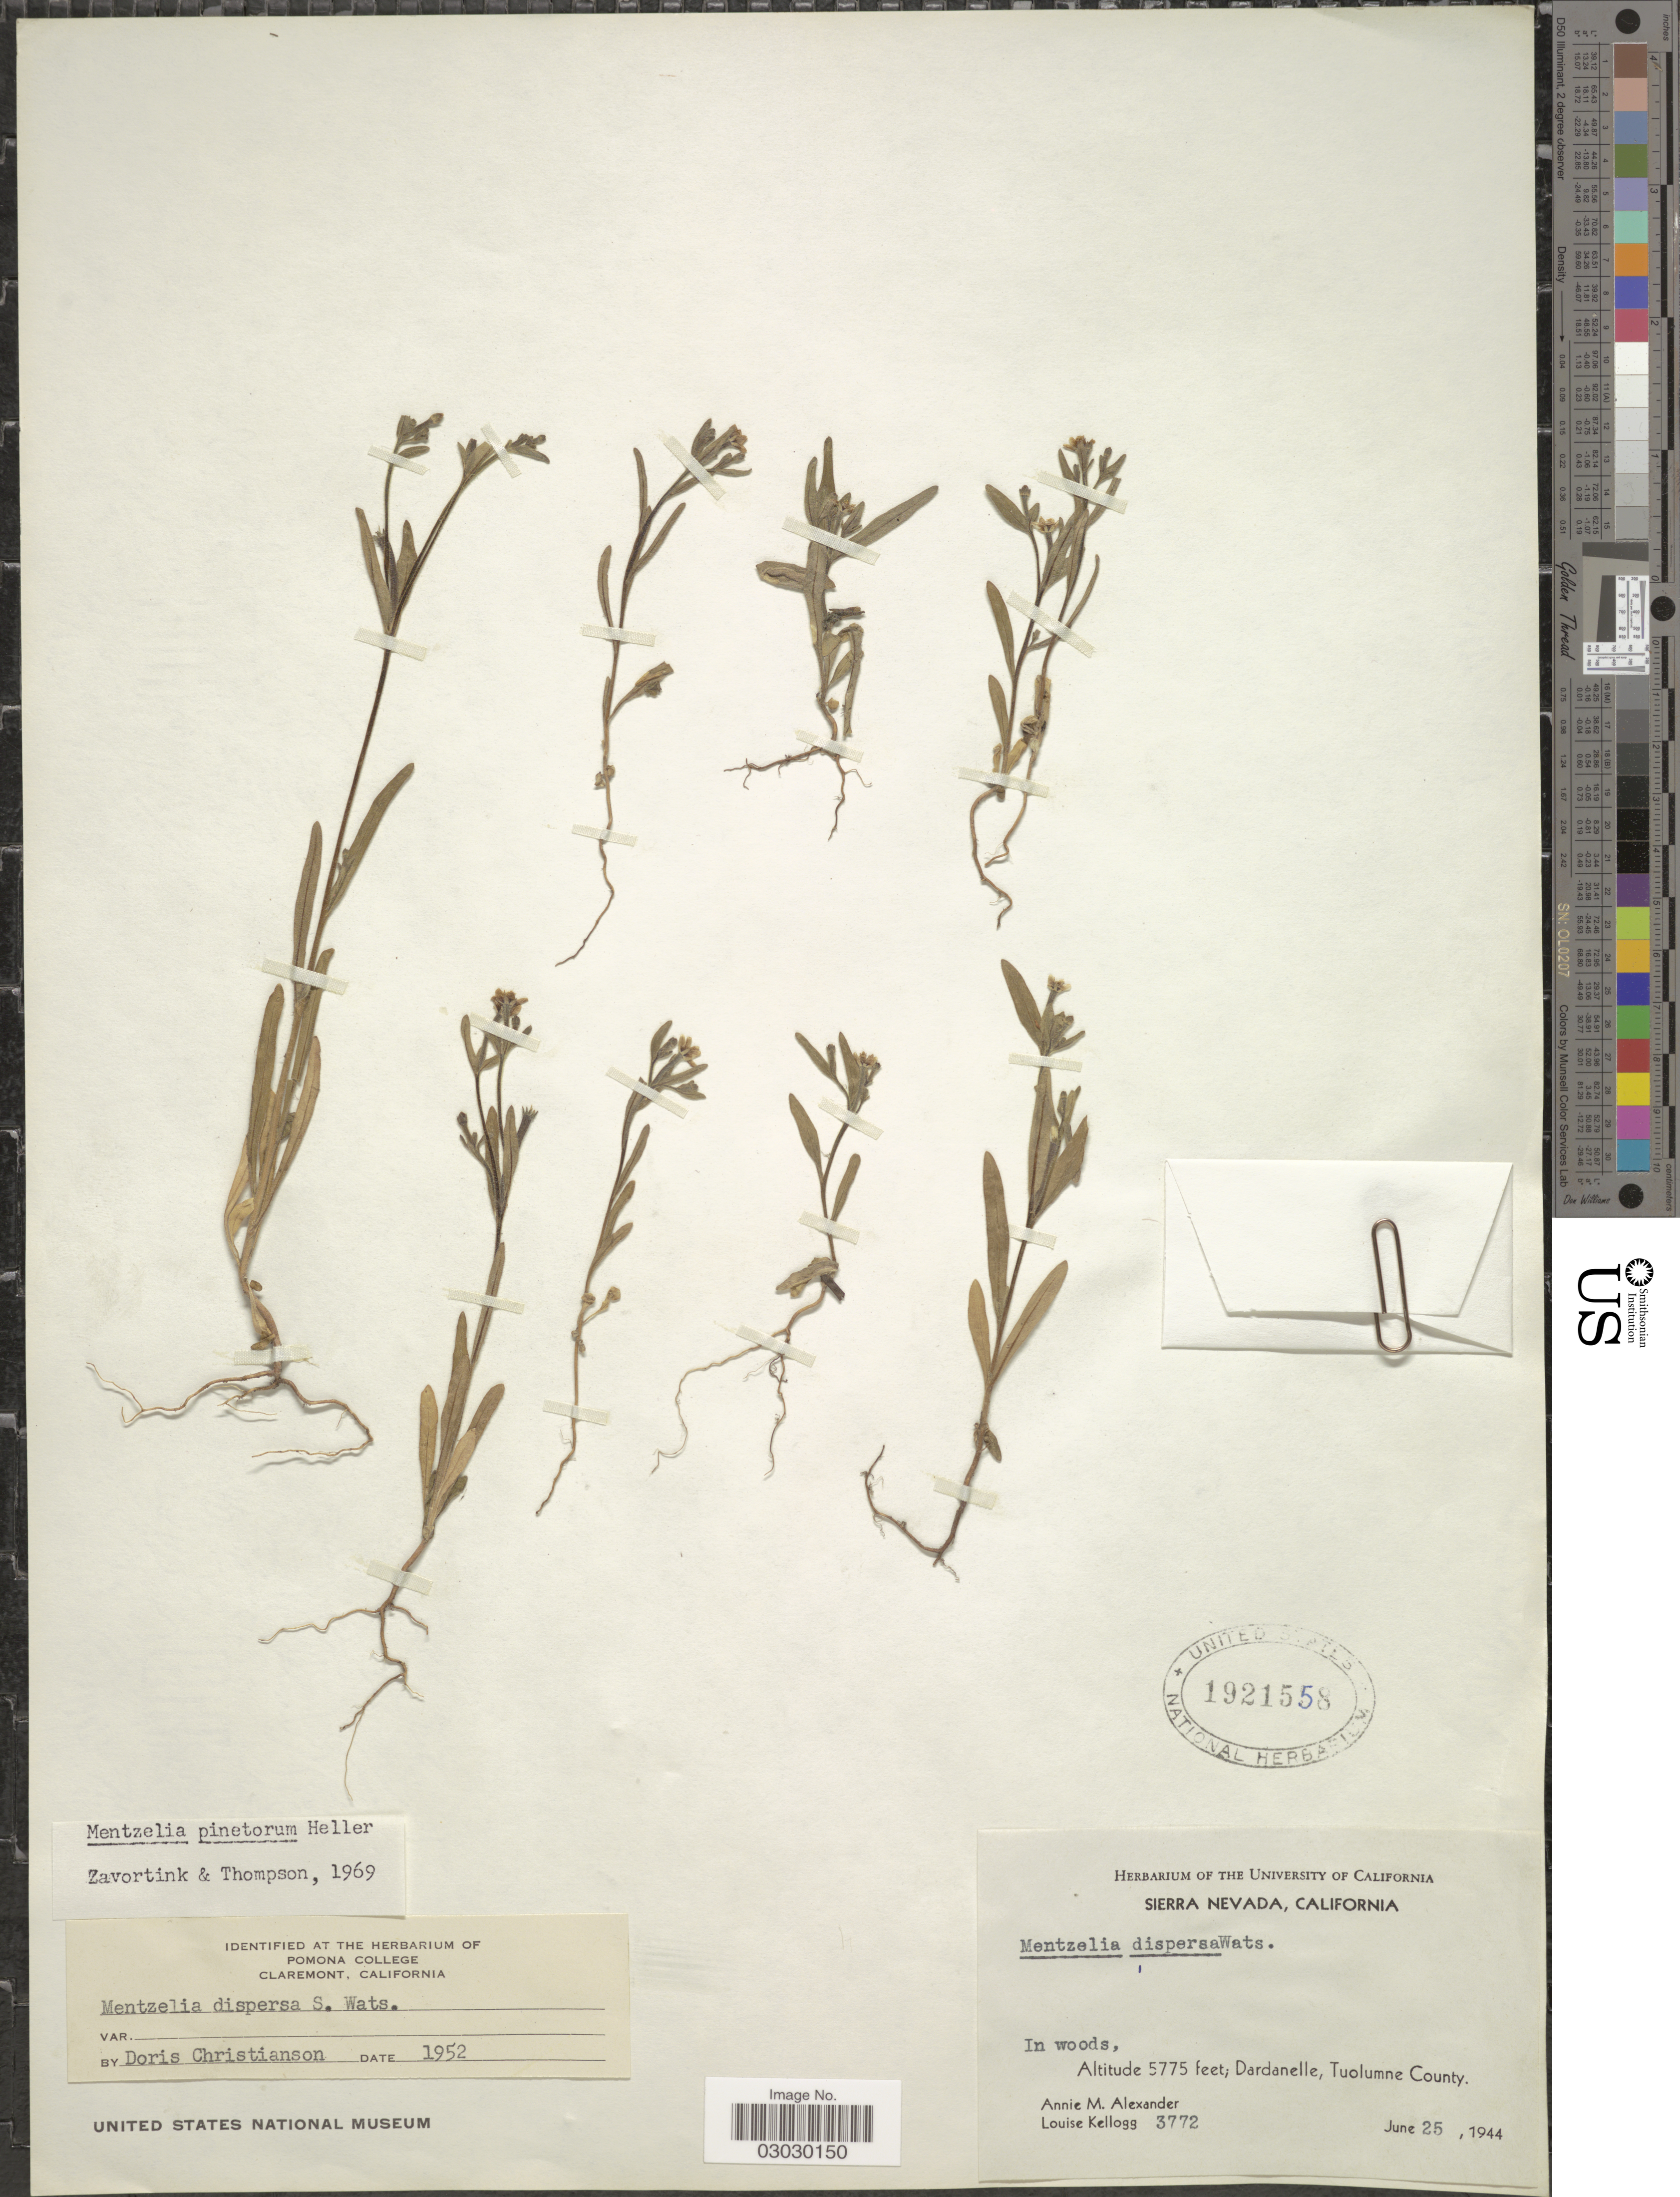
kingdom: Plantae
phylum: Tracheophyta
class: Magnoliopsida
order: Cornales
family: Loasaceae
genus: Mentzelia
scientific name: Mentzelia pinetorum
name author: A. Heller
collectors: A. M. Alexander & L. Kellogg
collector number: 3772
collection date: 1944-06-25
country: United States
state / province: California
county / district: Tuolumne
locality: Sierra Nevada, In woods, Dardanelle, Tuolumne County.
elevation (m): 1760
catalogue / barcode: US 1921558